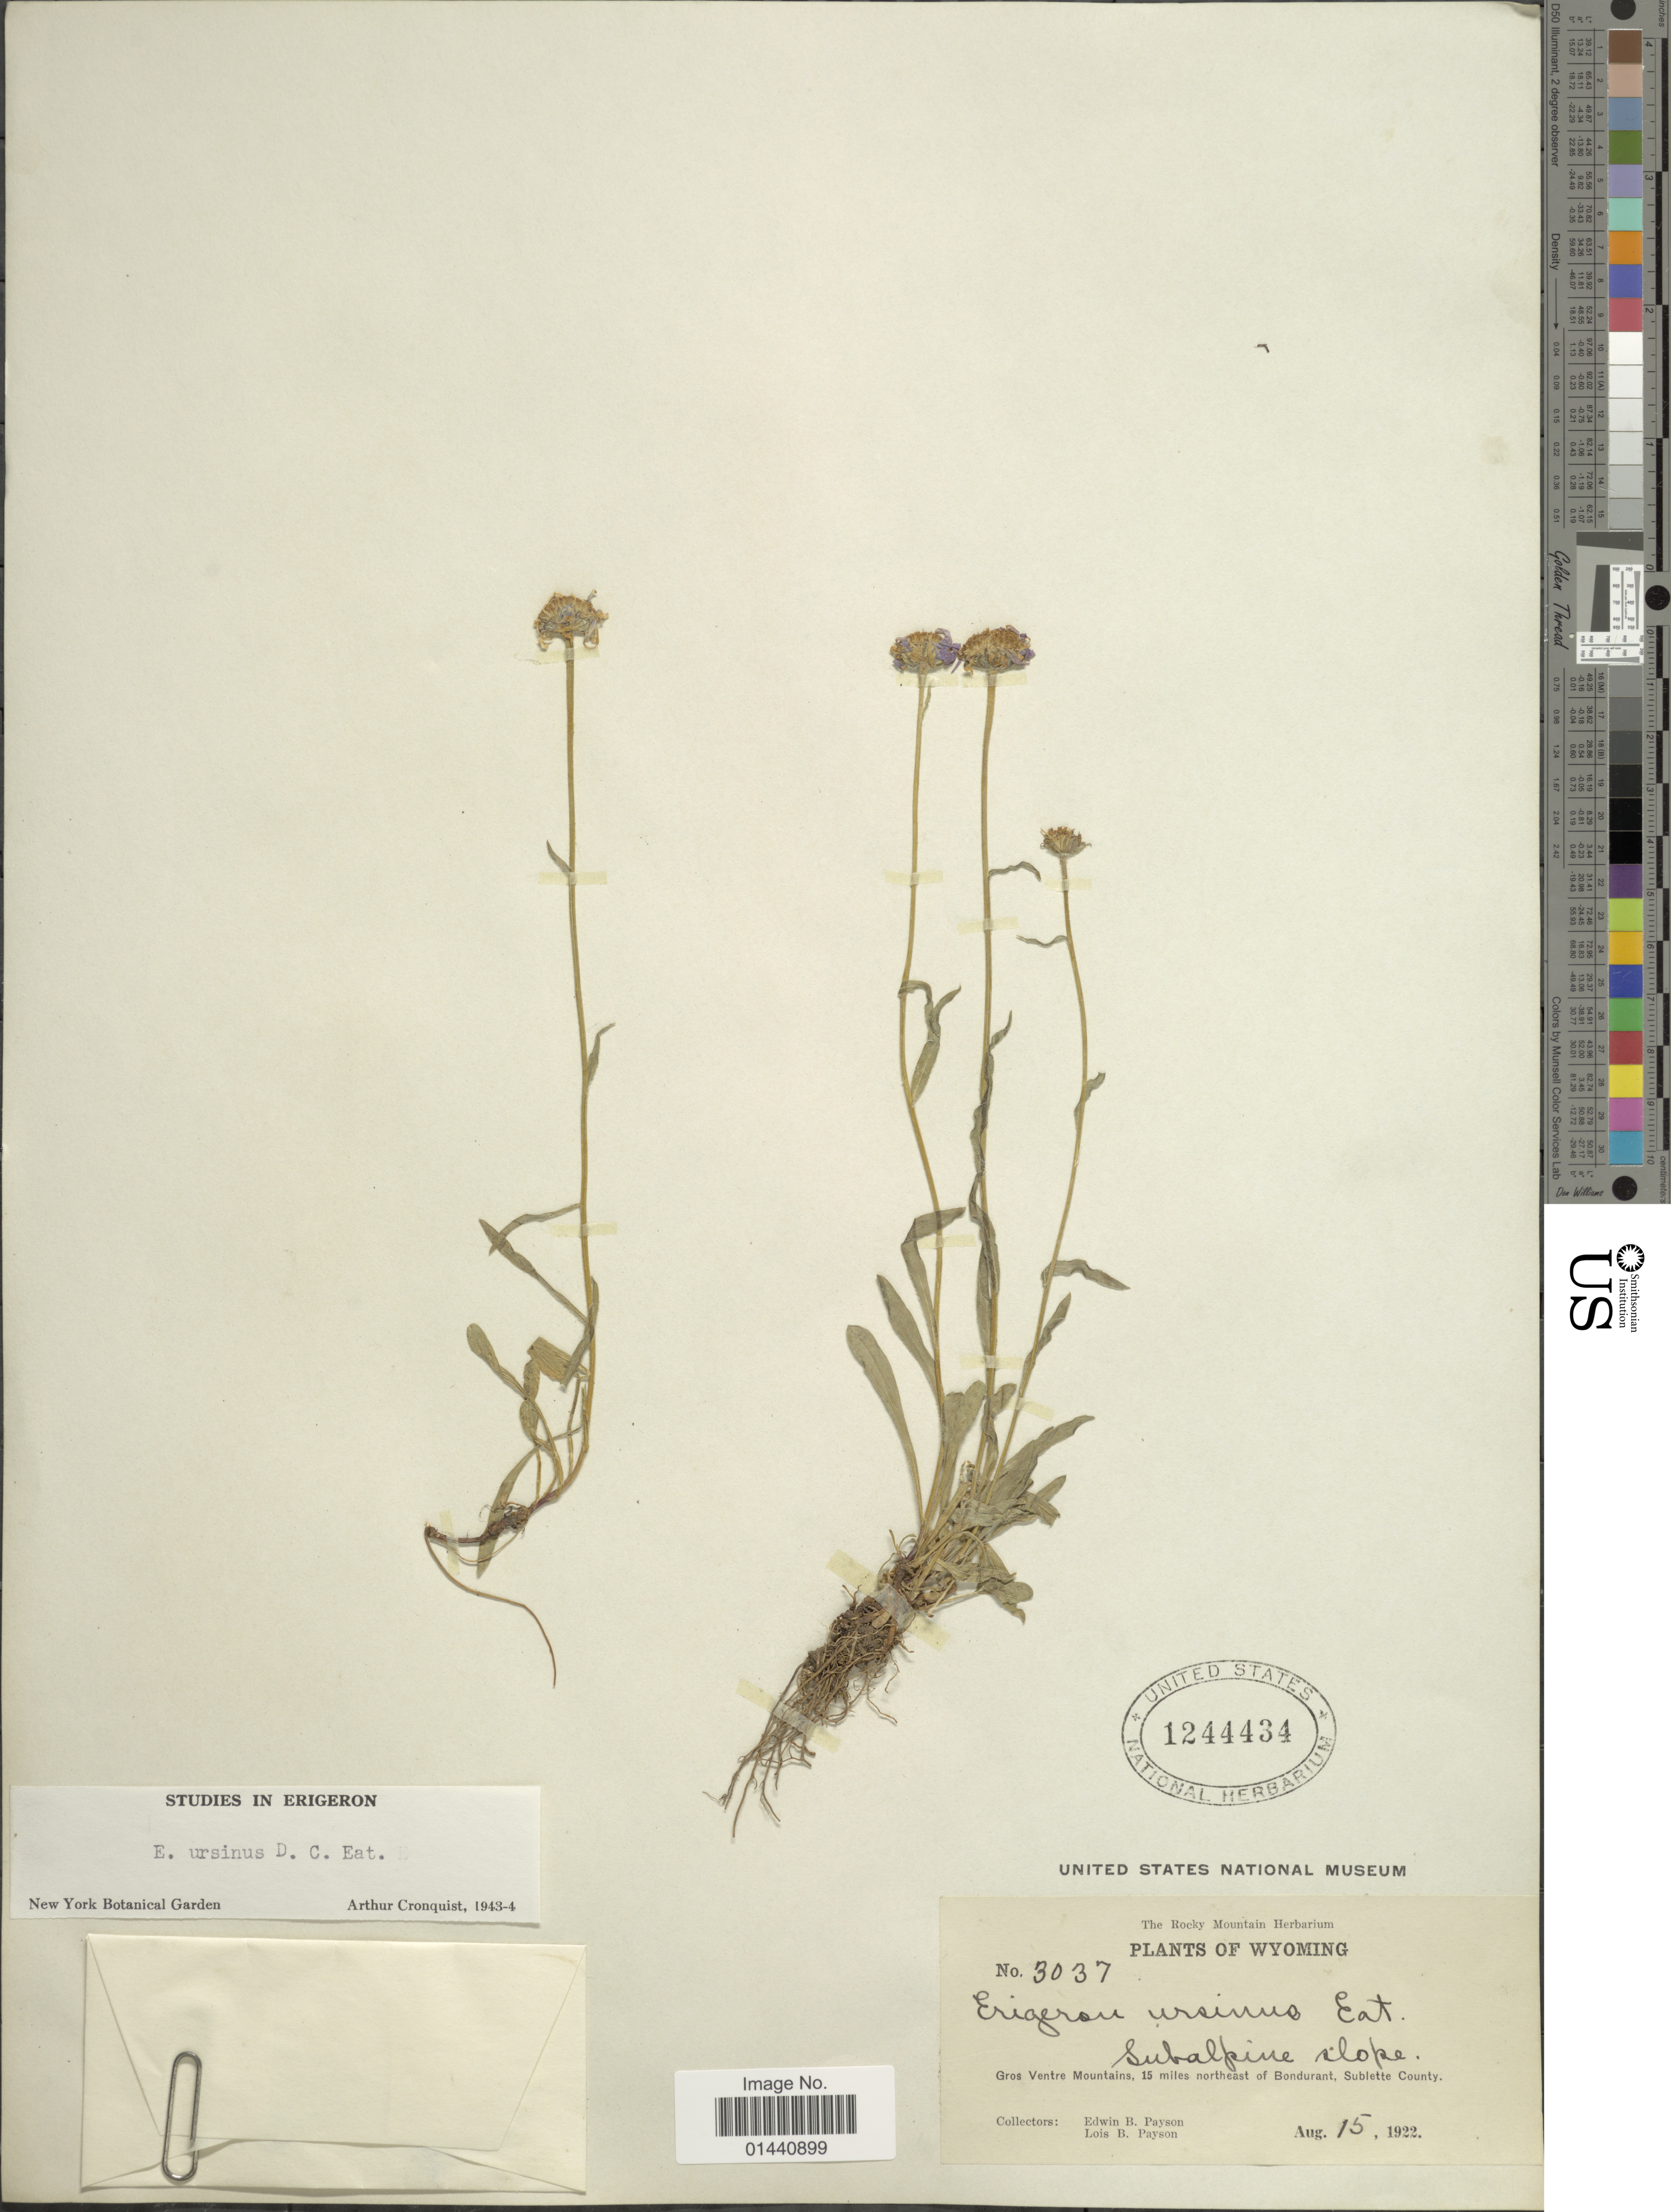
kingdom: Plantae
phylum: Tracheophyta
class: Magnoliopsida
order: Asterales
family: Asteraceae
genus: Erigeron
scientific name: Erigeron ursinus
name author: D.C. Eaton in C. King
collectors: E. B. Payson & L. Payson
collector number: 3037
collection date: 1922-08-15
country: United States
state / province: Wyoming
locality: Gros Ventre Mountains, 15 miles northeast of Bondurant, Sublette County.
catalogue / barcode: US 1244434